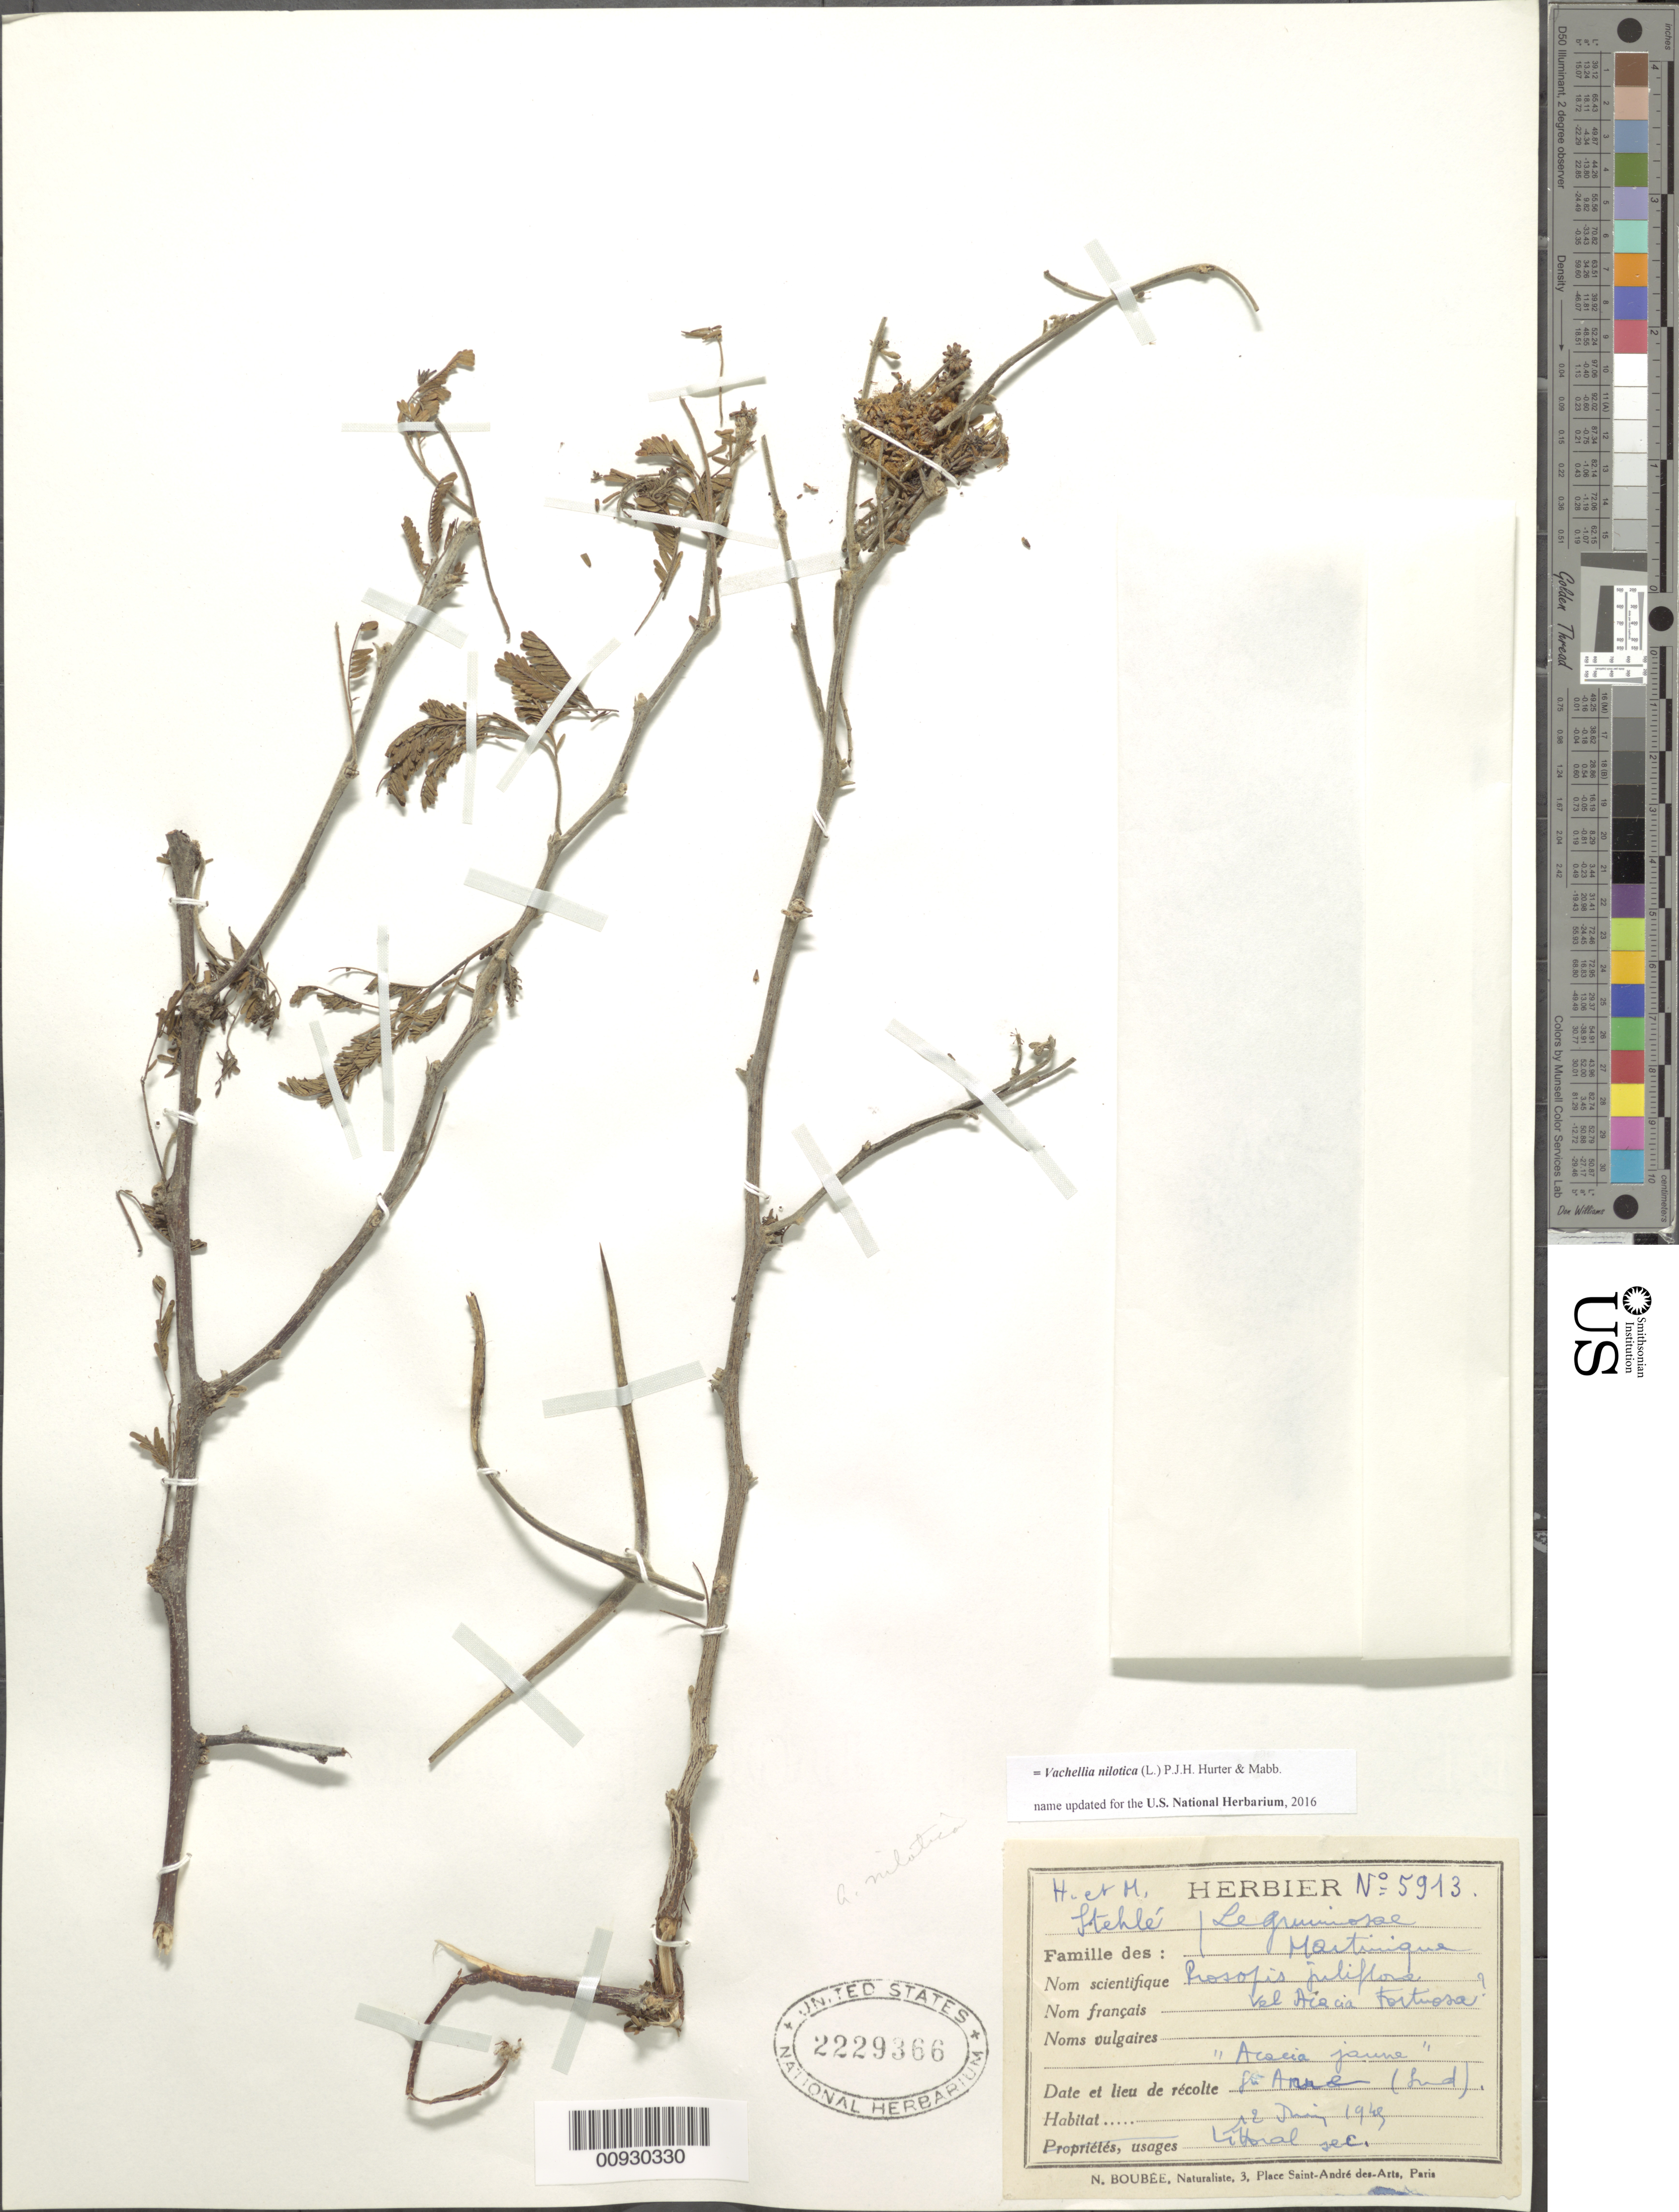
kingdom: Plantae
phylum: Tracheophyta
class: Magnoliopsida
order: Fabales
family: Fabaceae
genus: Vachellia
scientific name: Vachellia nilotica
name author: (L.) P.J.H. Hurter & Mabb.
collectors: H. Stehlé & M. Stehlé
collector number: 5913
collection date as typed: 02 Jun 1945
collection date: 1945-06-02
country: Martinique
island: Martinique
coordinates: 0 N, 0 E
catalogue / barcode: US 2229366